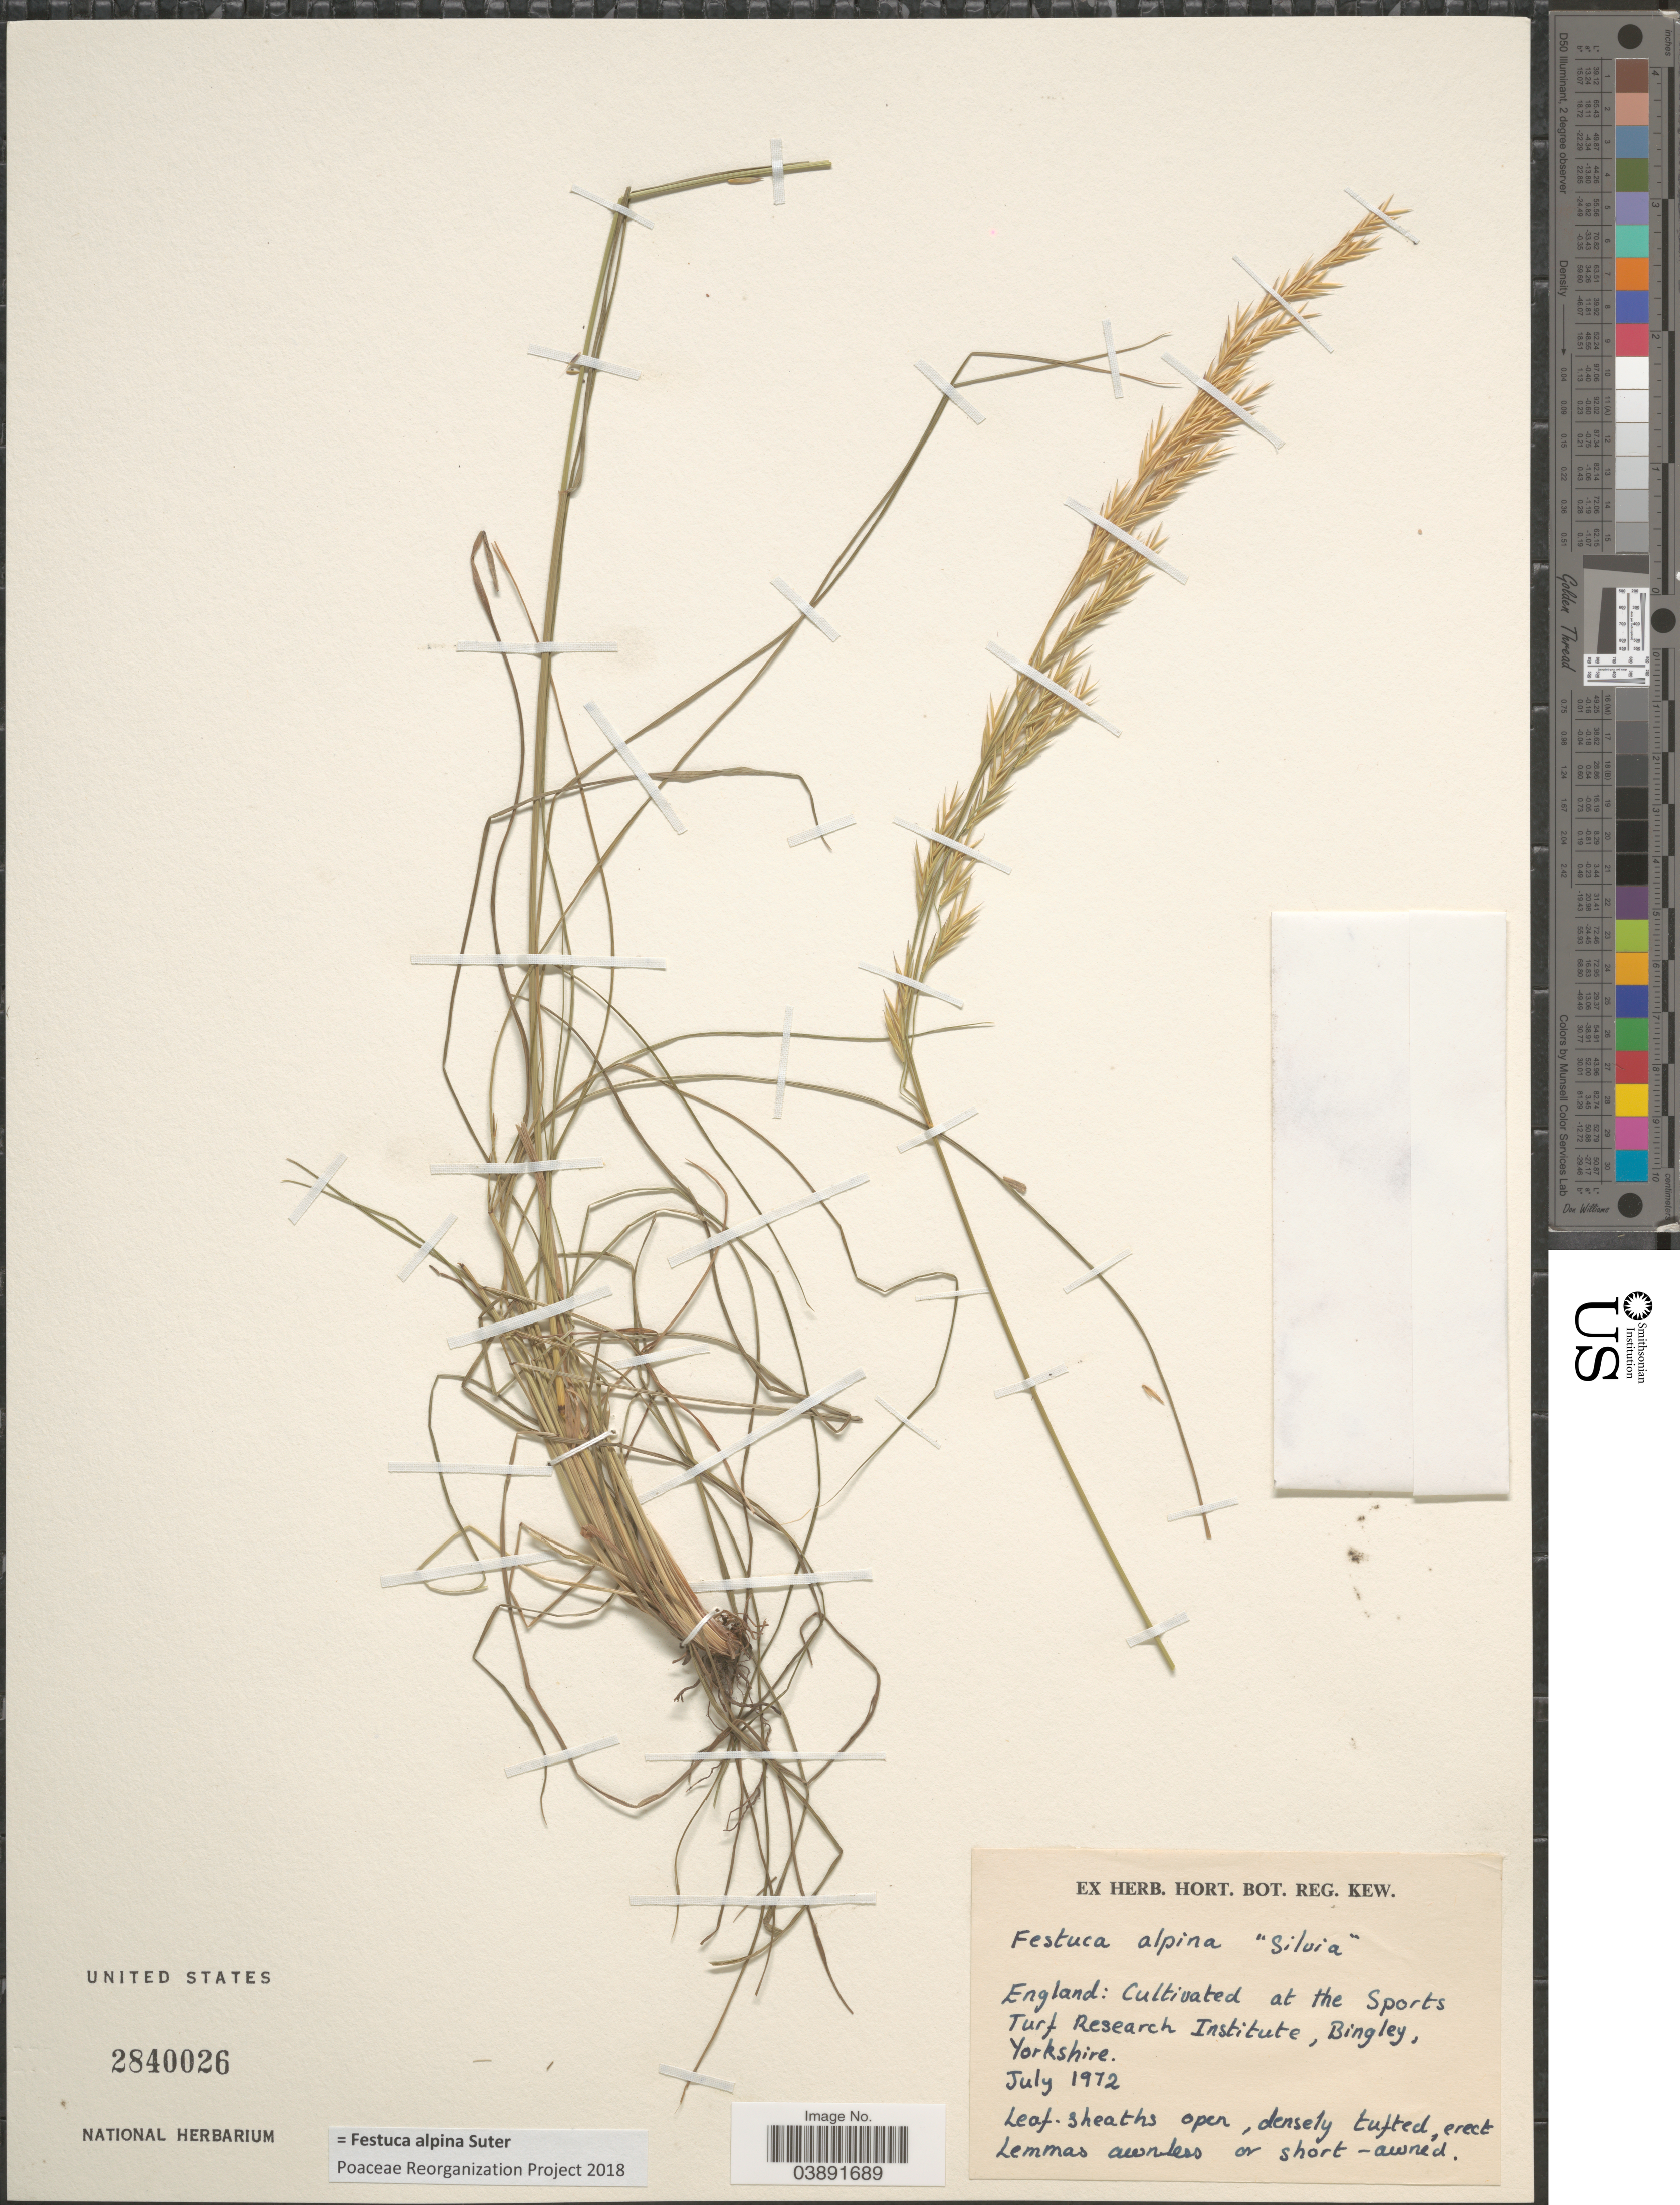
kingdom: Plantae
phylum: Tracheophyta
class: Liliopsida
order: Poales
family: Poaceae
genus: Festuca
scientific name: Festuca alpina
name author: Suter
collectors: Ex herb. Hort. Bot. Reg. Kew.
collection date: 1972-07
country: United Kingdom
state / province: England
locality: At the Sports Turf Research Institute, Bingley, Yorkshire.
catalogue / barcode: US 2840026